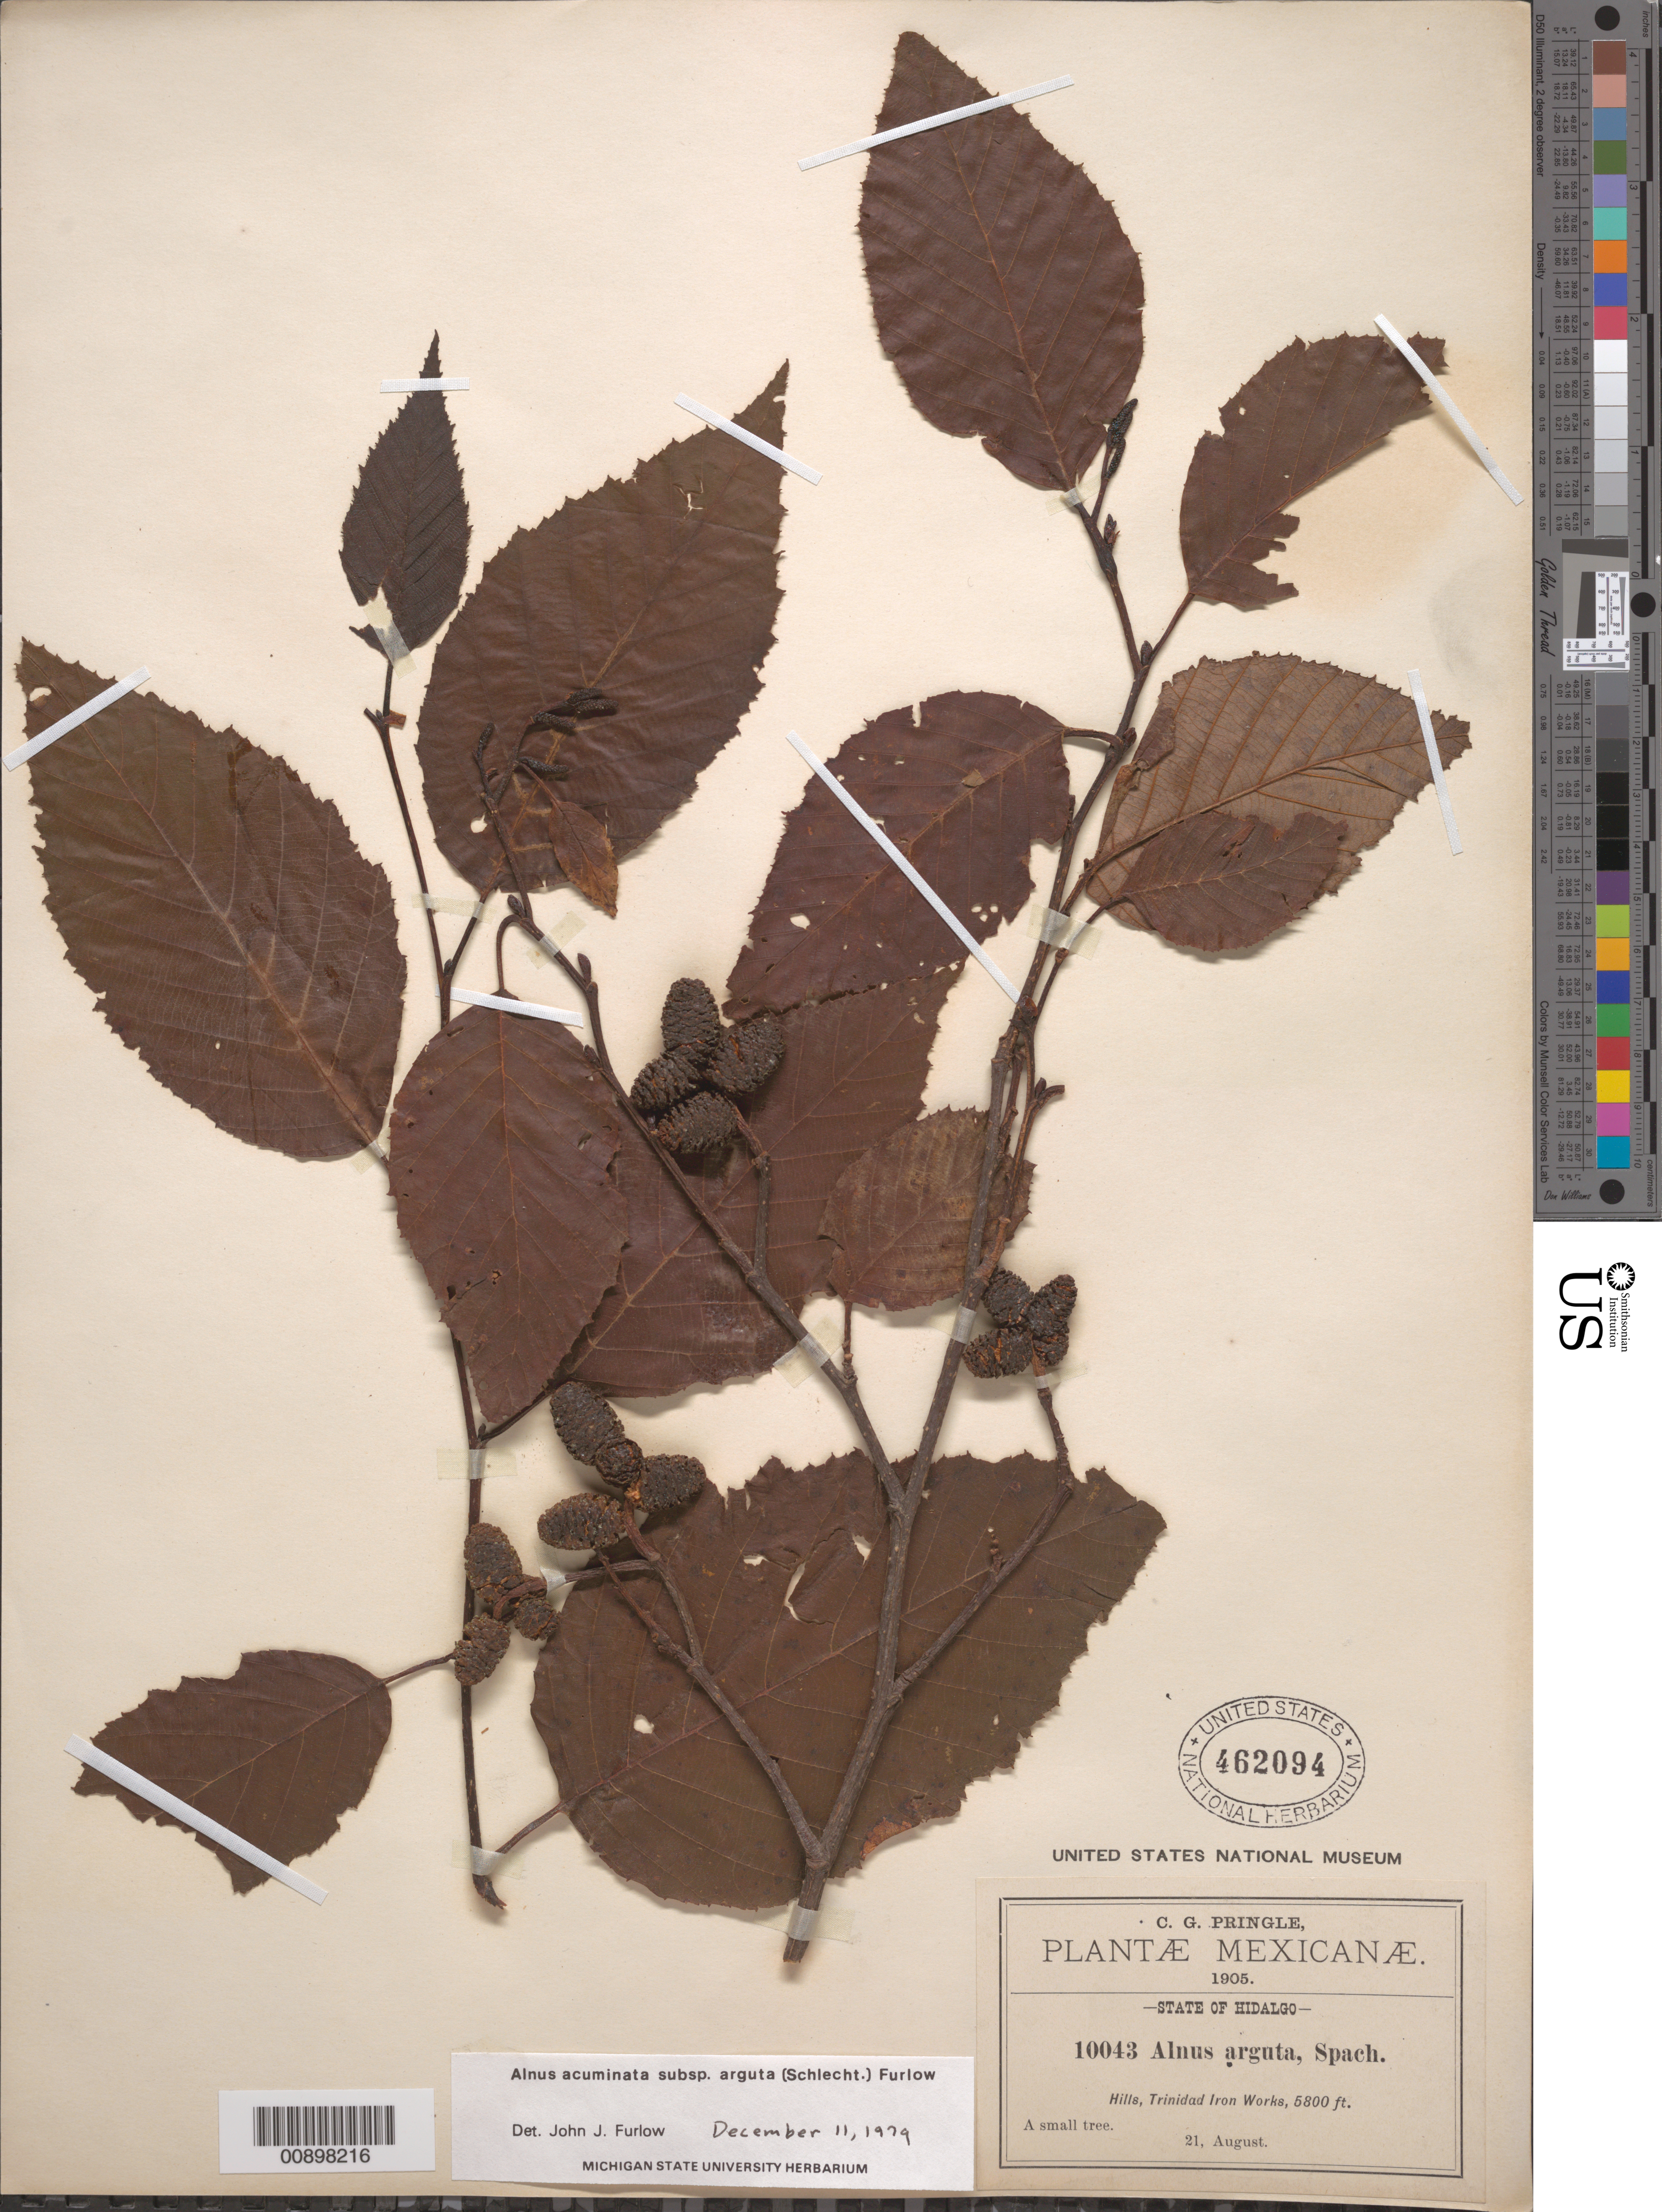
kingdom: Plantae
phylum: Tracheophyta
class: Magnoliopsida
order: Fagales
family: Betulaceae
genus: Alnus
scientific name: Alnus acuminata subsp. arguta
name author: (Schltdl.) Furlow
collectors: C. G. Pringle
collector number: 10043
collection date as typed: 21 Aug 1905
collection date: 1905-08-21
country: Mexico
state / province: Hidalgo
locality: Trinidad Iron Works. State of Hidalgo.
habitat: Hills.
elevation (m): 1768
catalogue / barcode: US 462094